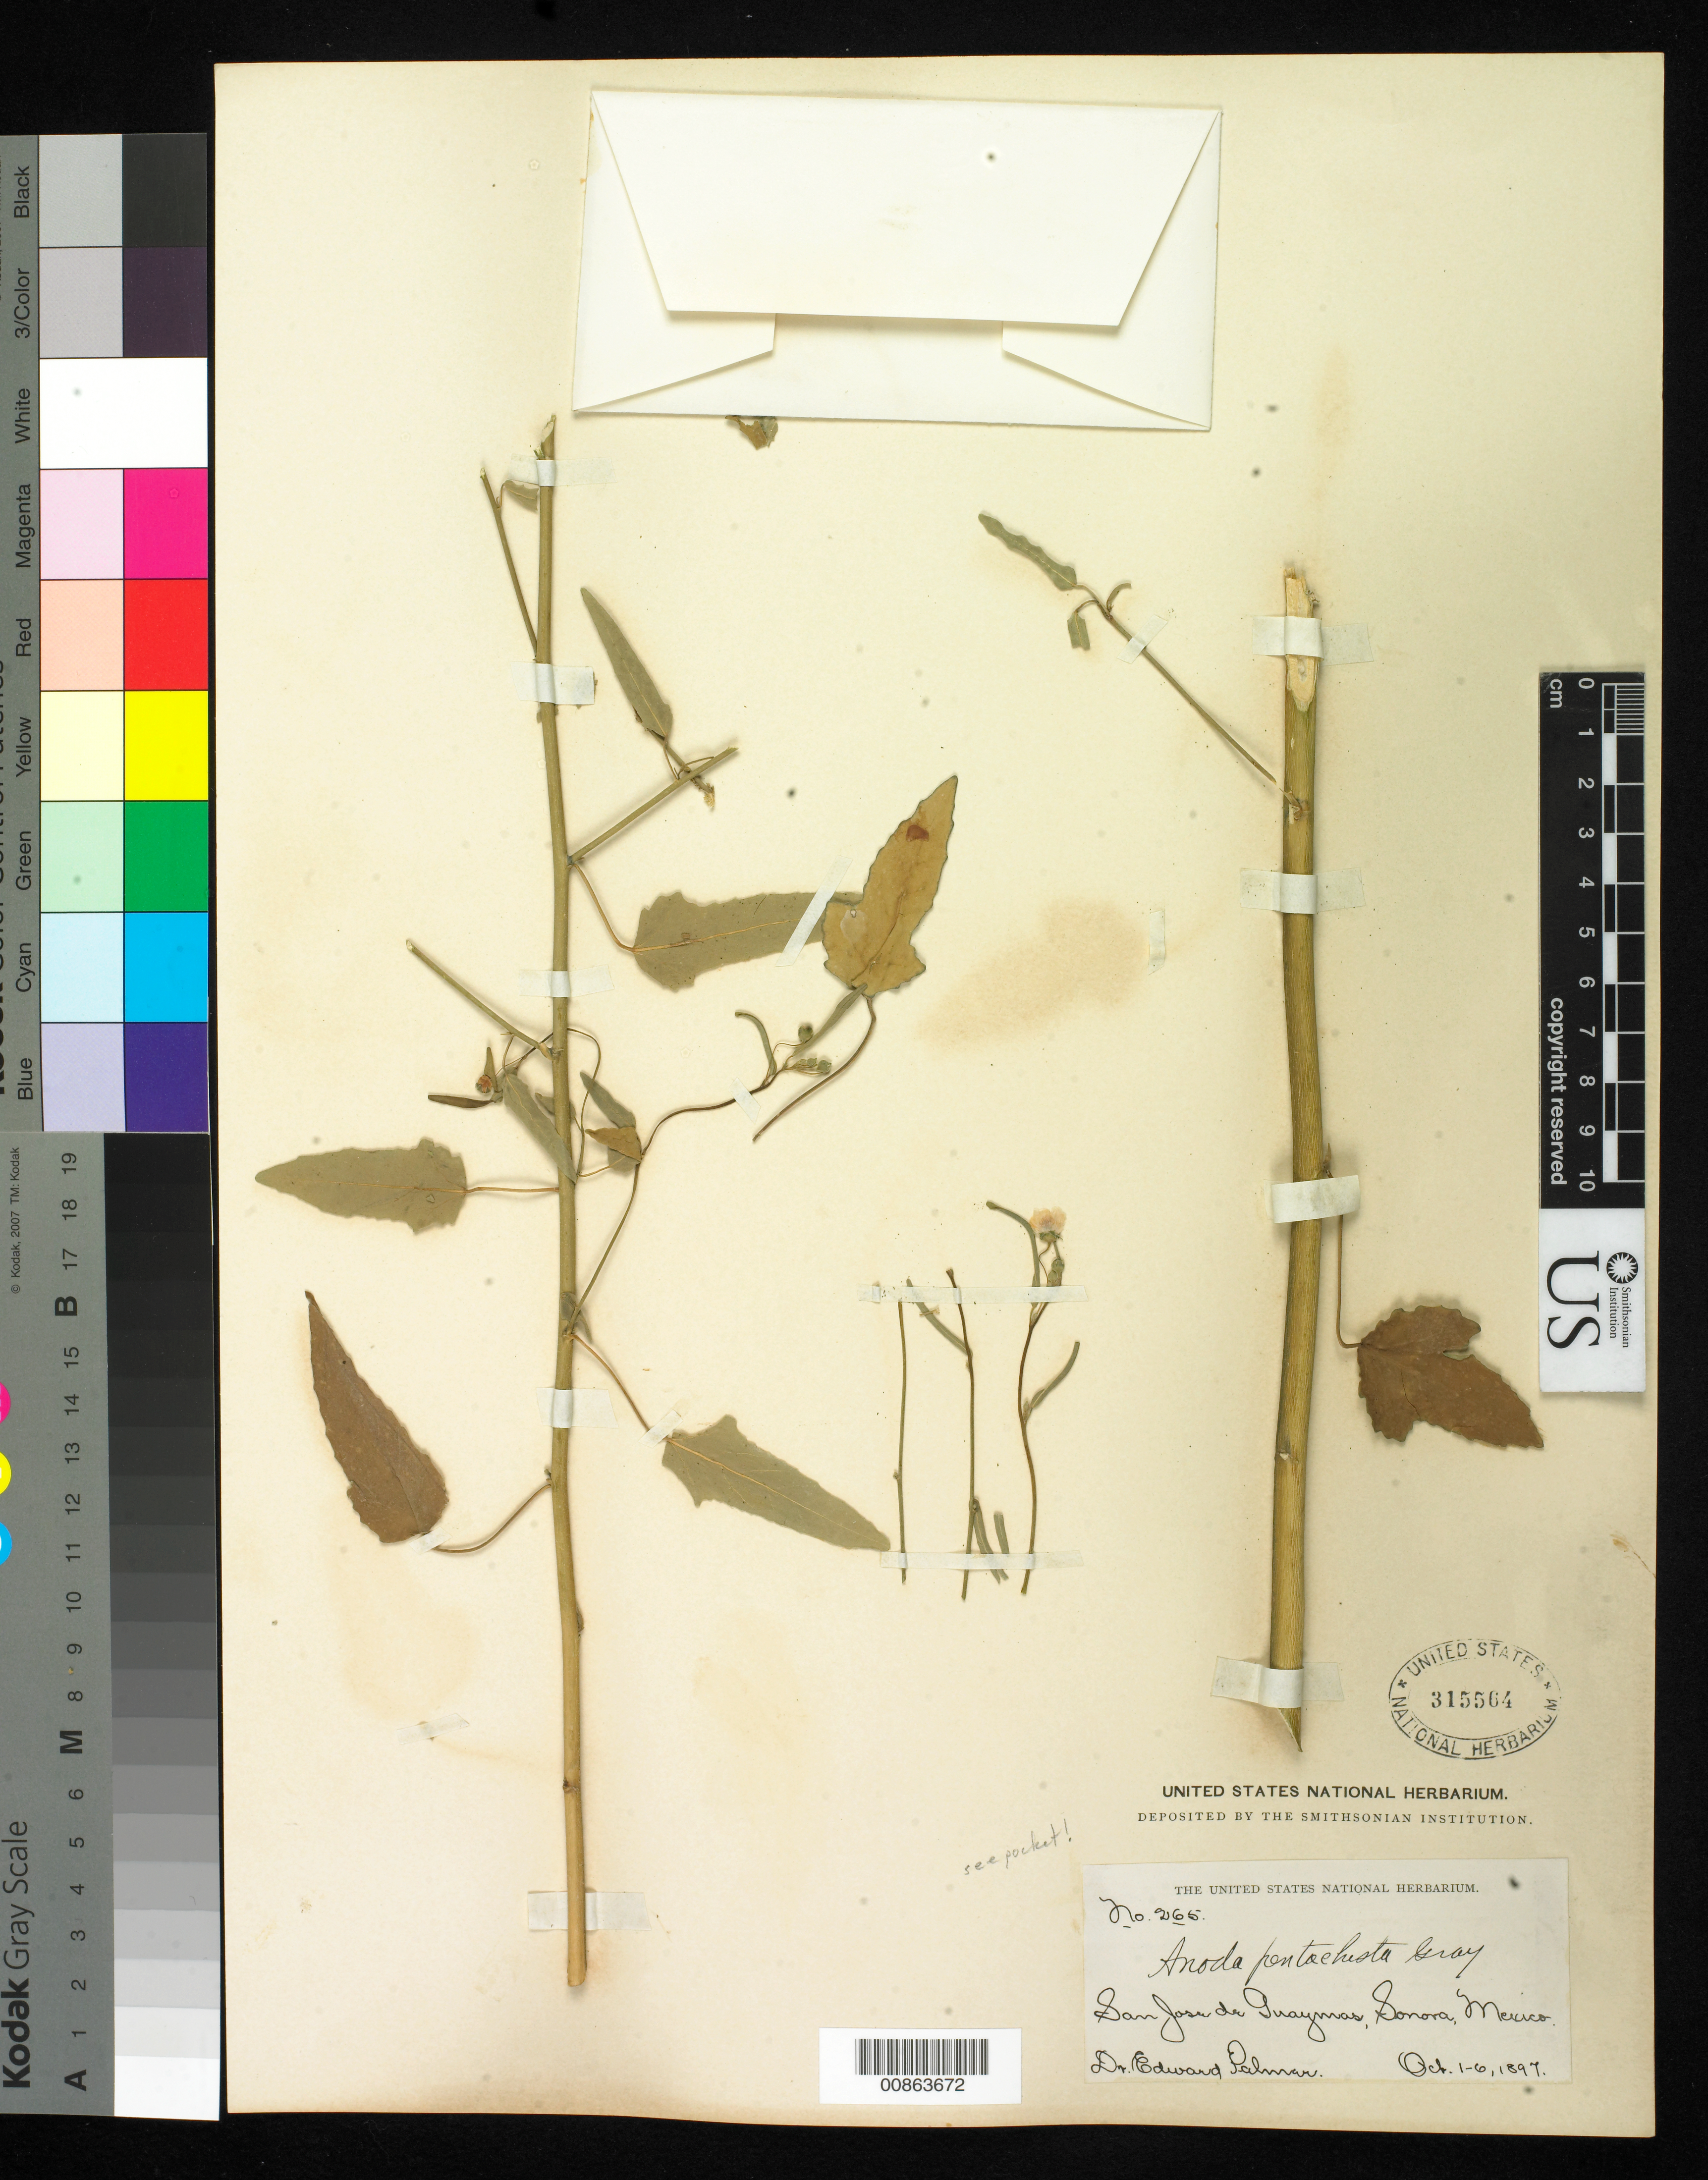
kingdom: Plantae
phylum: Tracheophyta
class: Magnoliopsida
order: Malvales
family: Malvaceae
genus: Anoda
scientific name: Anoda pentaschista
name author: A. Gray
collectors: E. Palmer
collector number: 265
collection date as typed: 01 Oct 1897 to 06 Oct 1897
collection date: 1897-10-01/1897-10-06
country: Mexico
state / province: Sonora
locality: San José de Guaymas, Sonora.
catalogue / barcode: US 315564